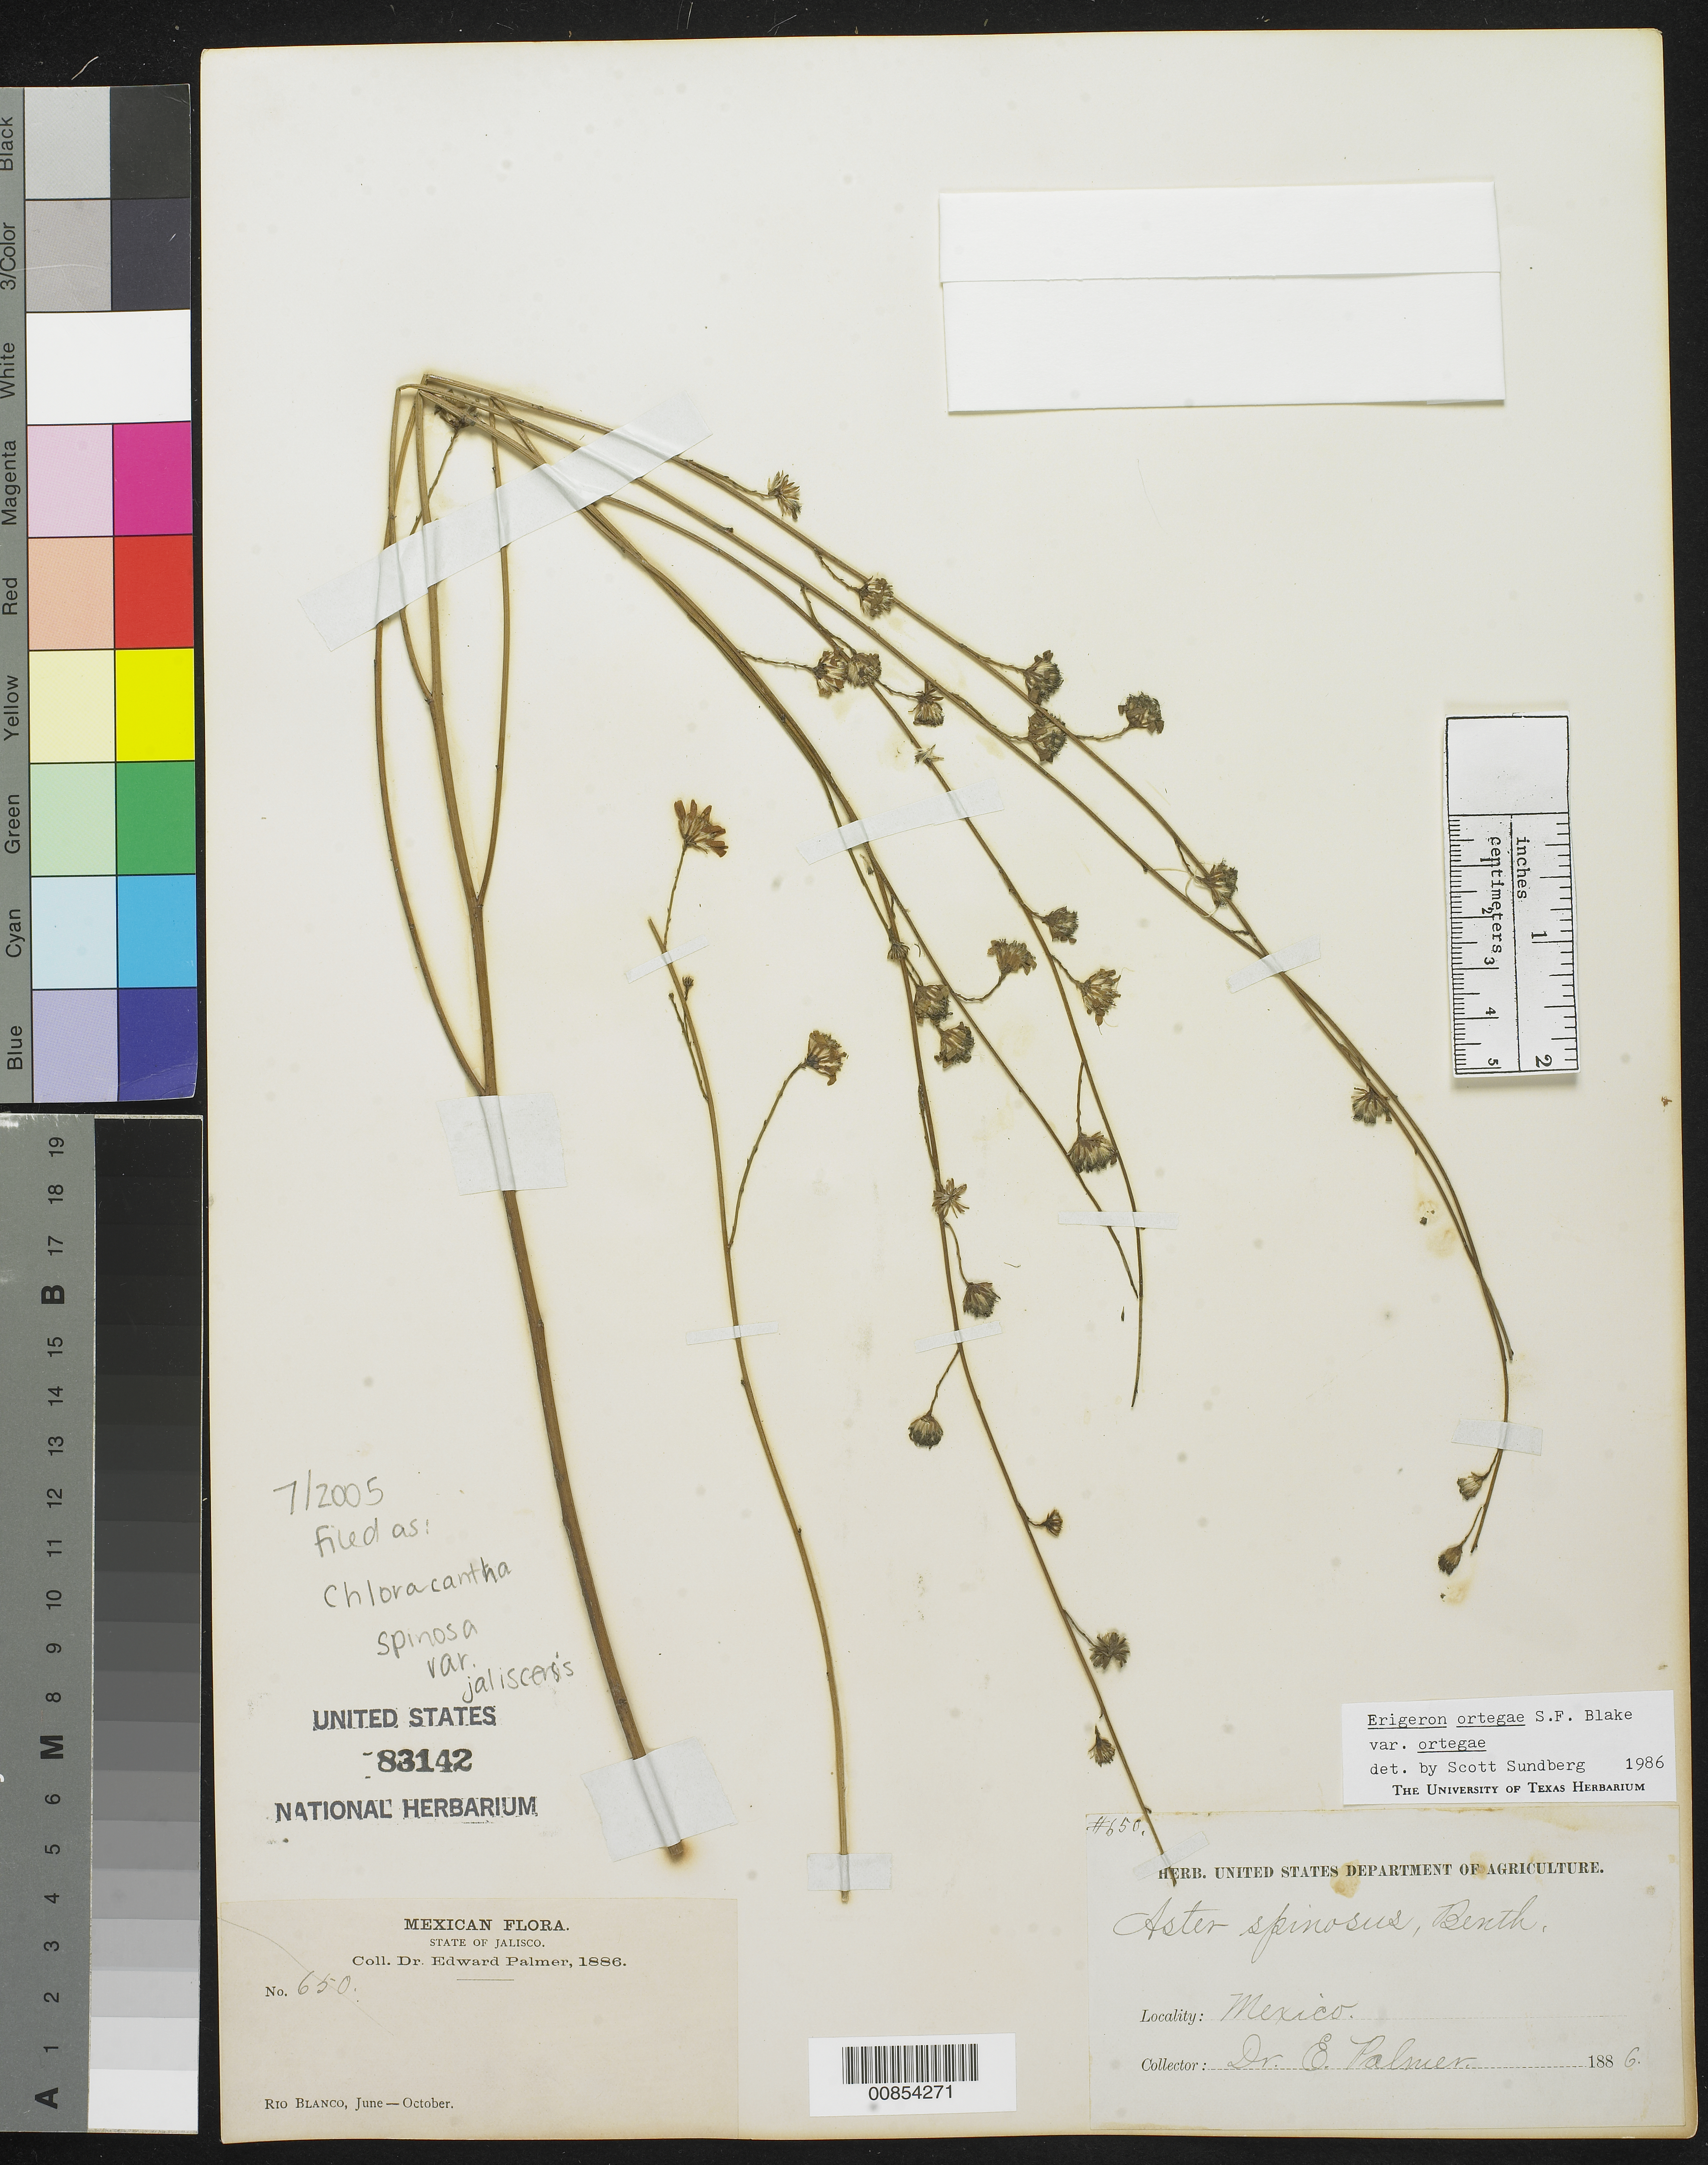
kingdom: Plantae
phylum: Tracheophyta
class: Magnoliopsida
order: Asterales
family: Asteraceae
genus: Chloracantha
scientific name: Chloracantha spinosa var. jaliscensis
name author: (McVaugh) S.D. Sundb.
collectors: E. Palmer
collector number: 650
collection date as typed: Jun 1886 to -- Oct 1886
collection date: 1886-06/1886-10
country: Mexico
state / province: Jalisco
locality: Río Blanco, Jalisco.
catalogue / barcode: US 83142